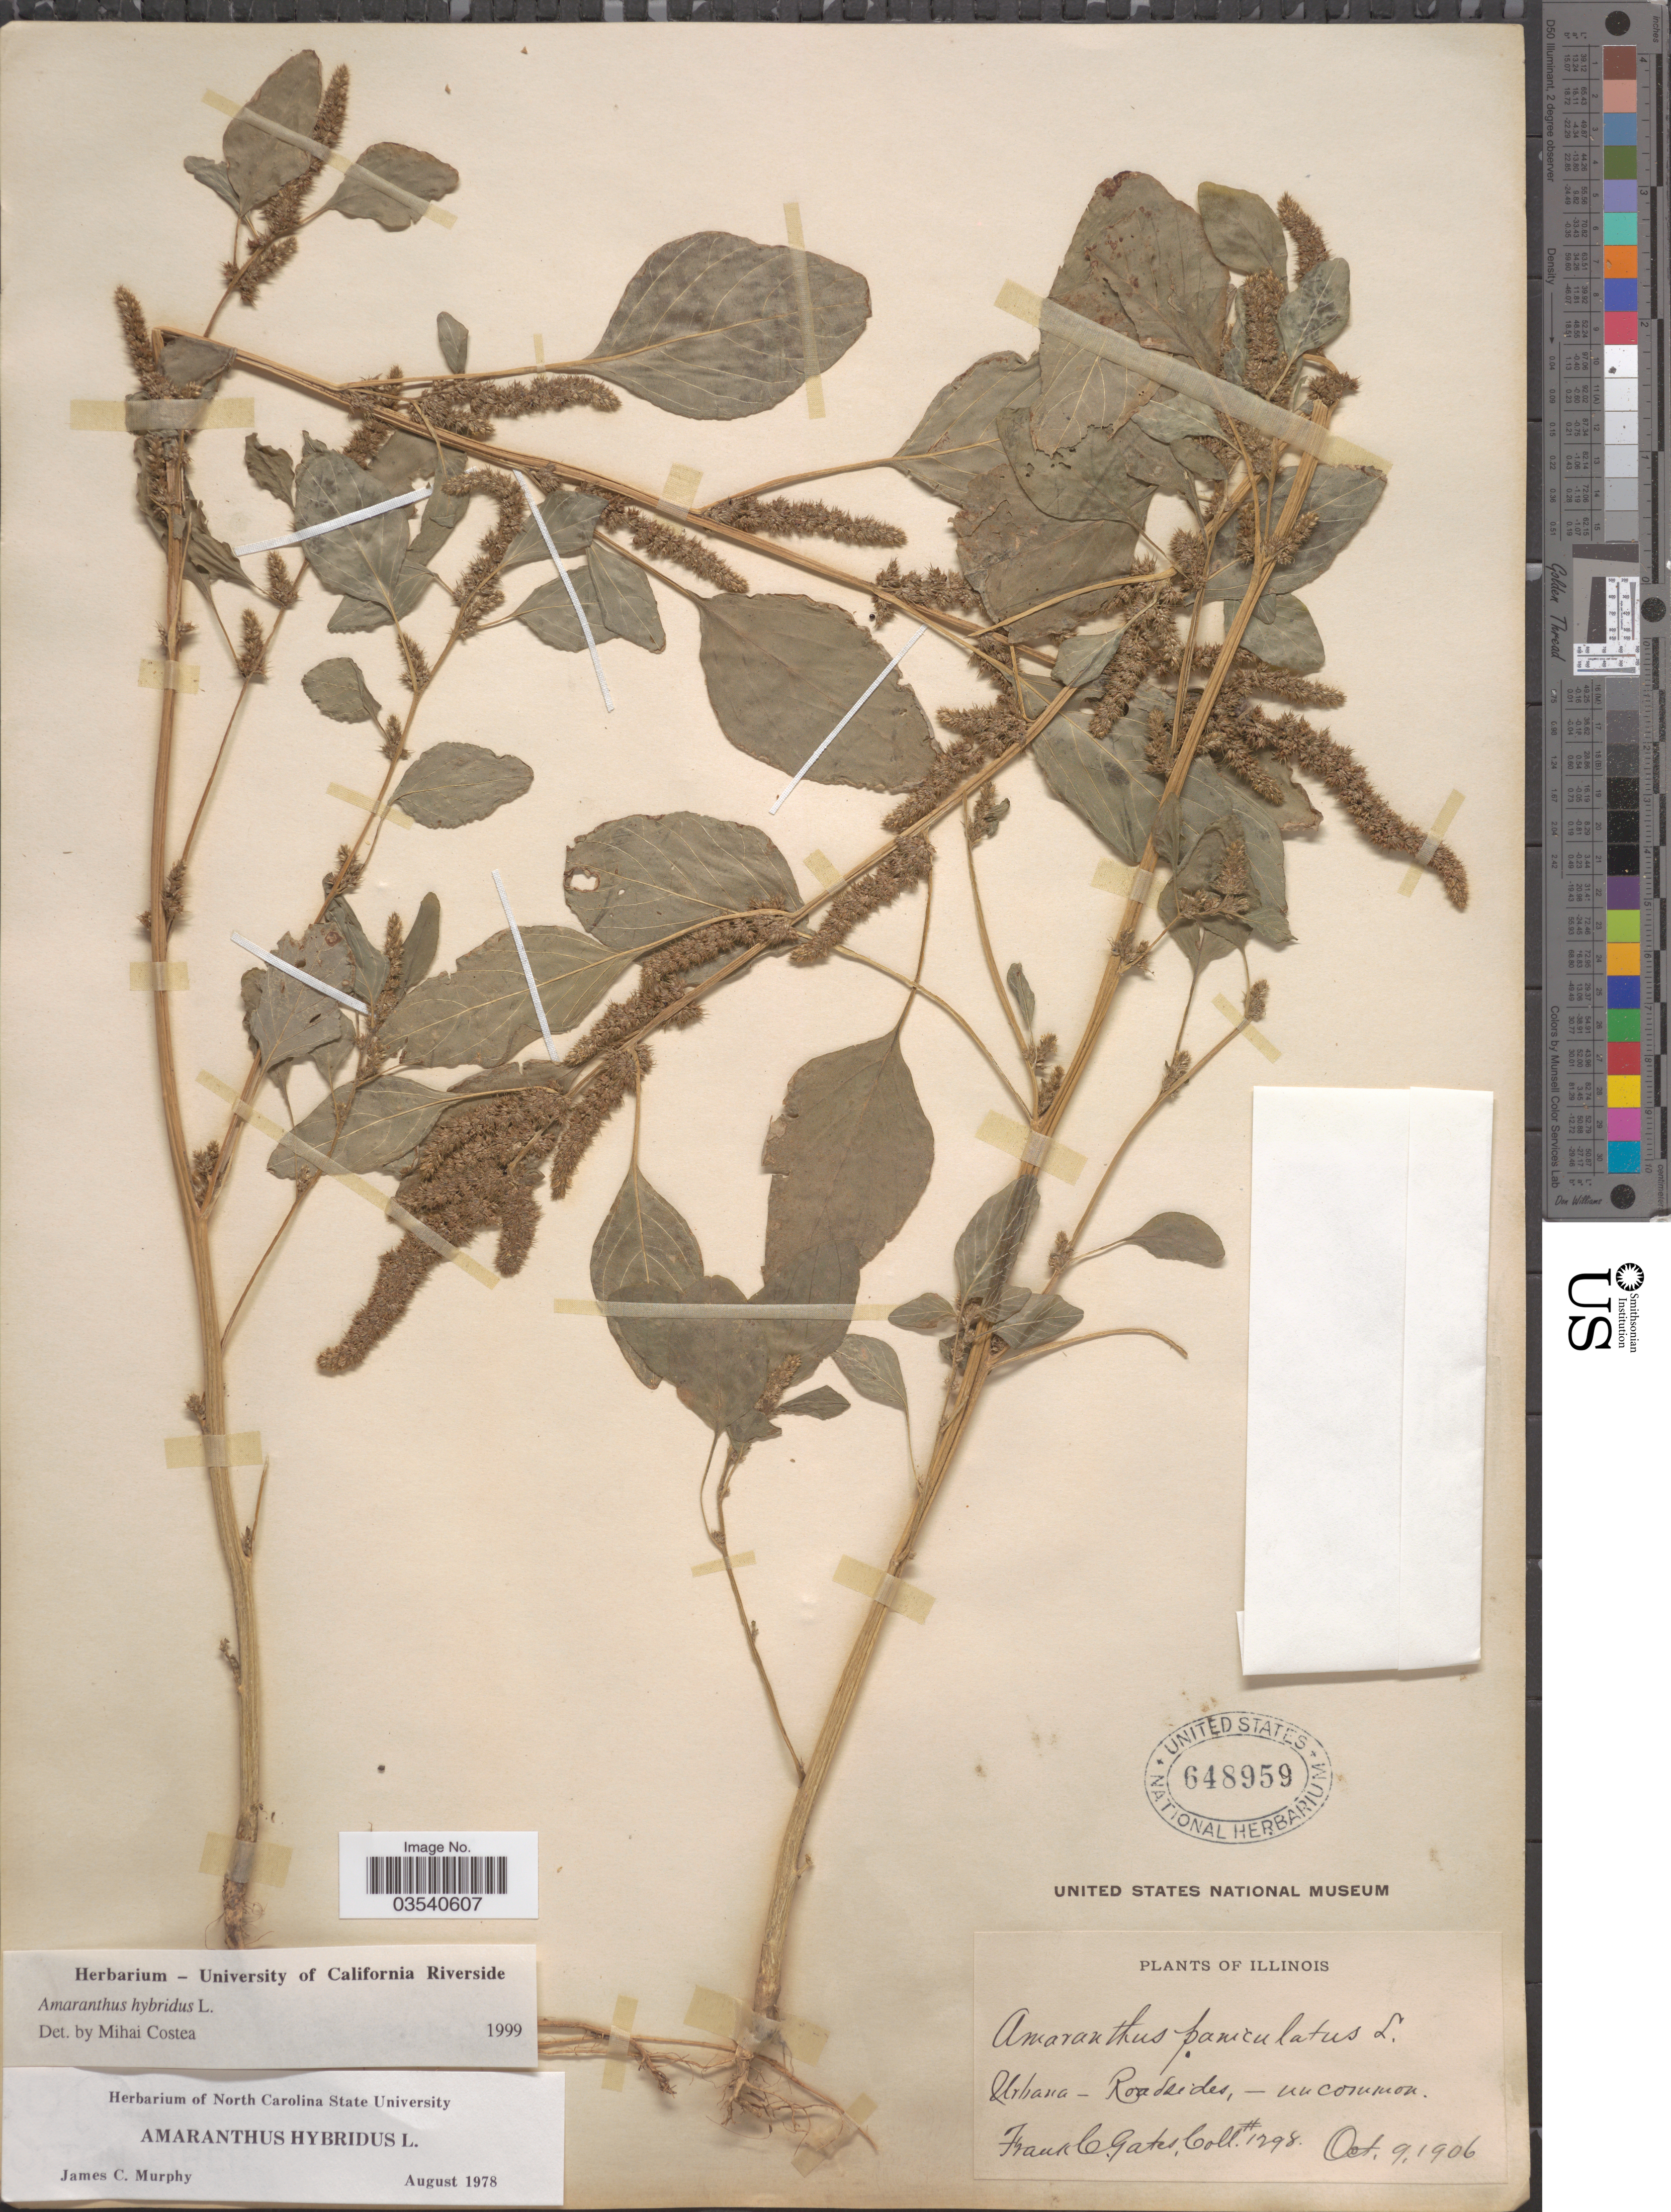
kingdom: Plantae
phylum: Tracheophyta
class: Magnoliopsida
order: Caryophyllales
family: Amaranthaceae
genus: Amaranthus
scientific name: Amaranthus hybridus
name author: L.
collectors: F. C. Gates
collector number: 1298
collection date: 1906-10-09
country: United States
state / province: Illinois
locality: Urbana - Roadsides.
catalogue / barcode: US 648959